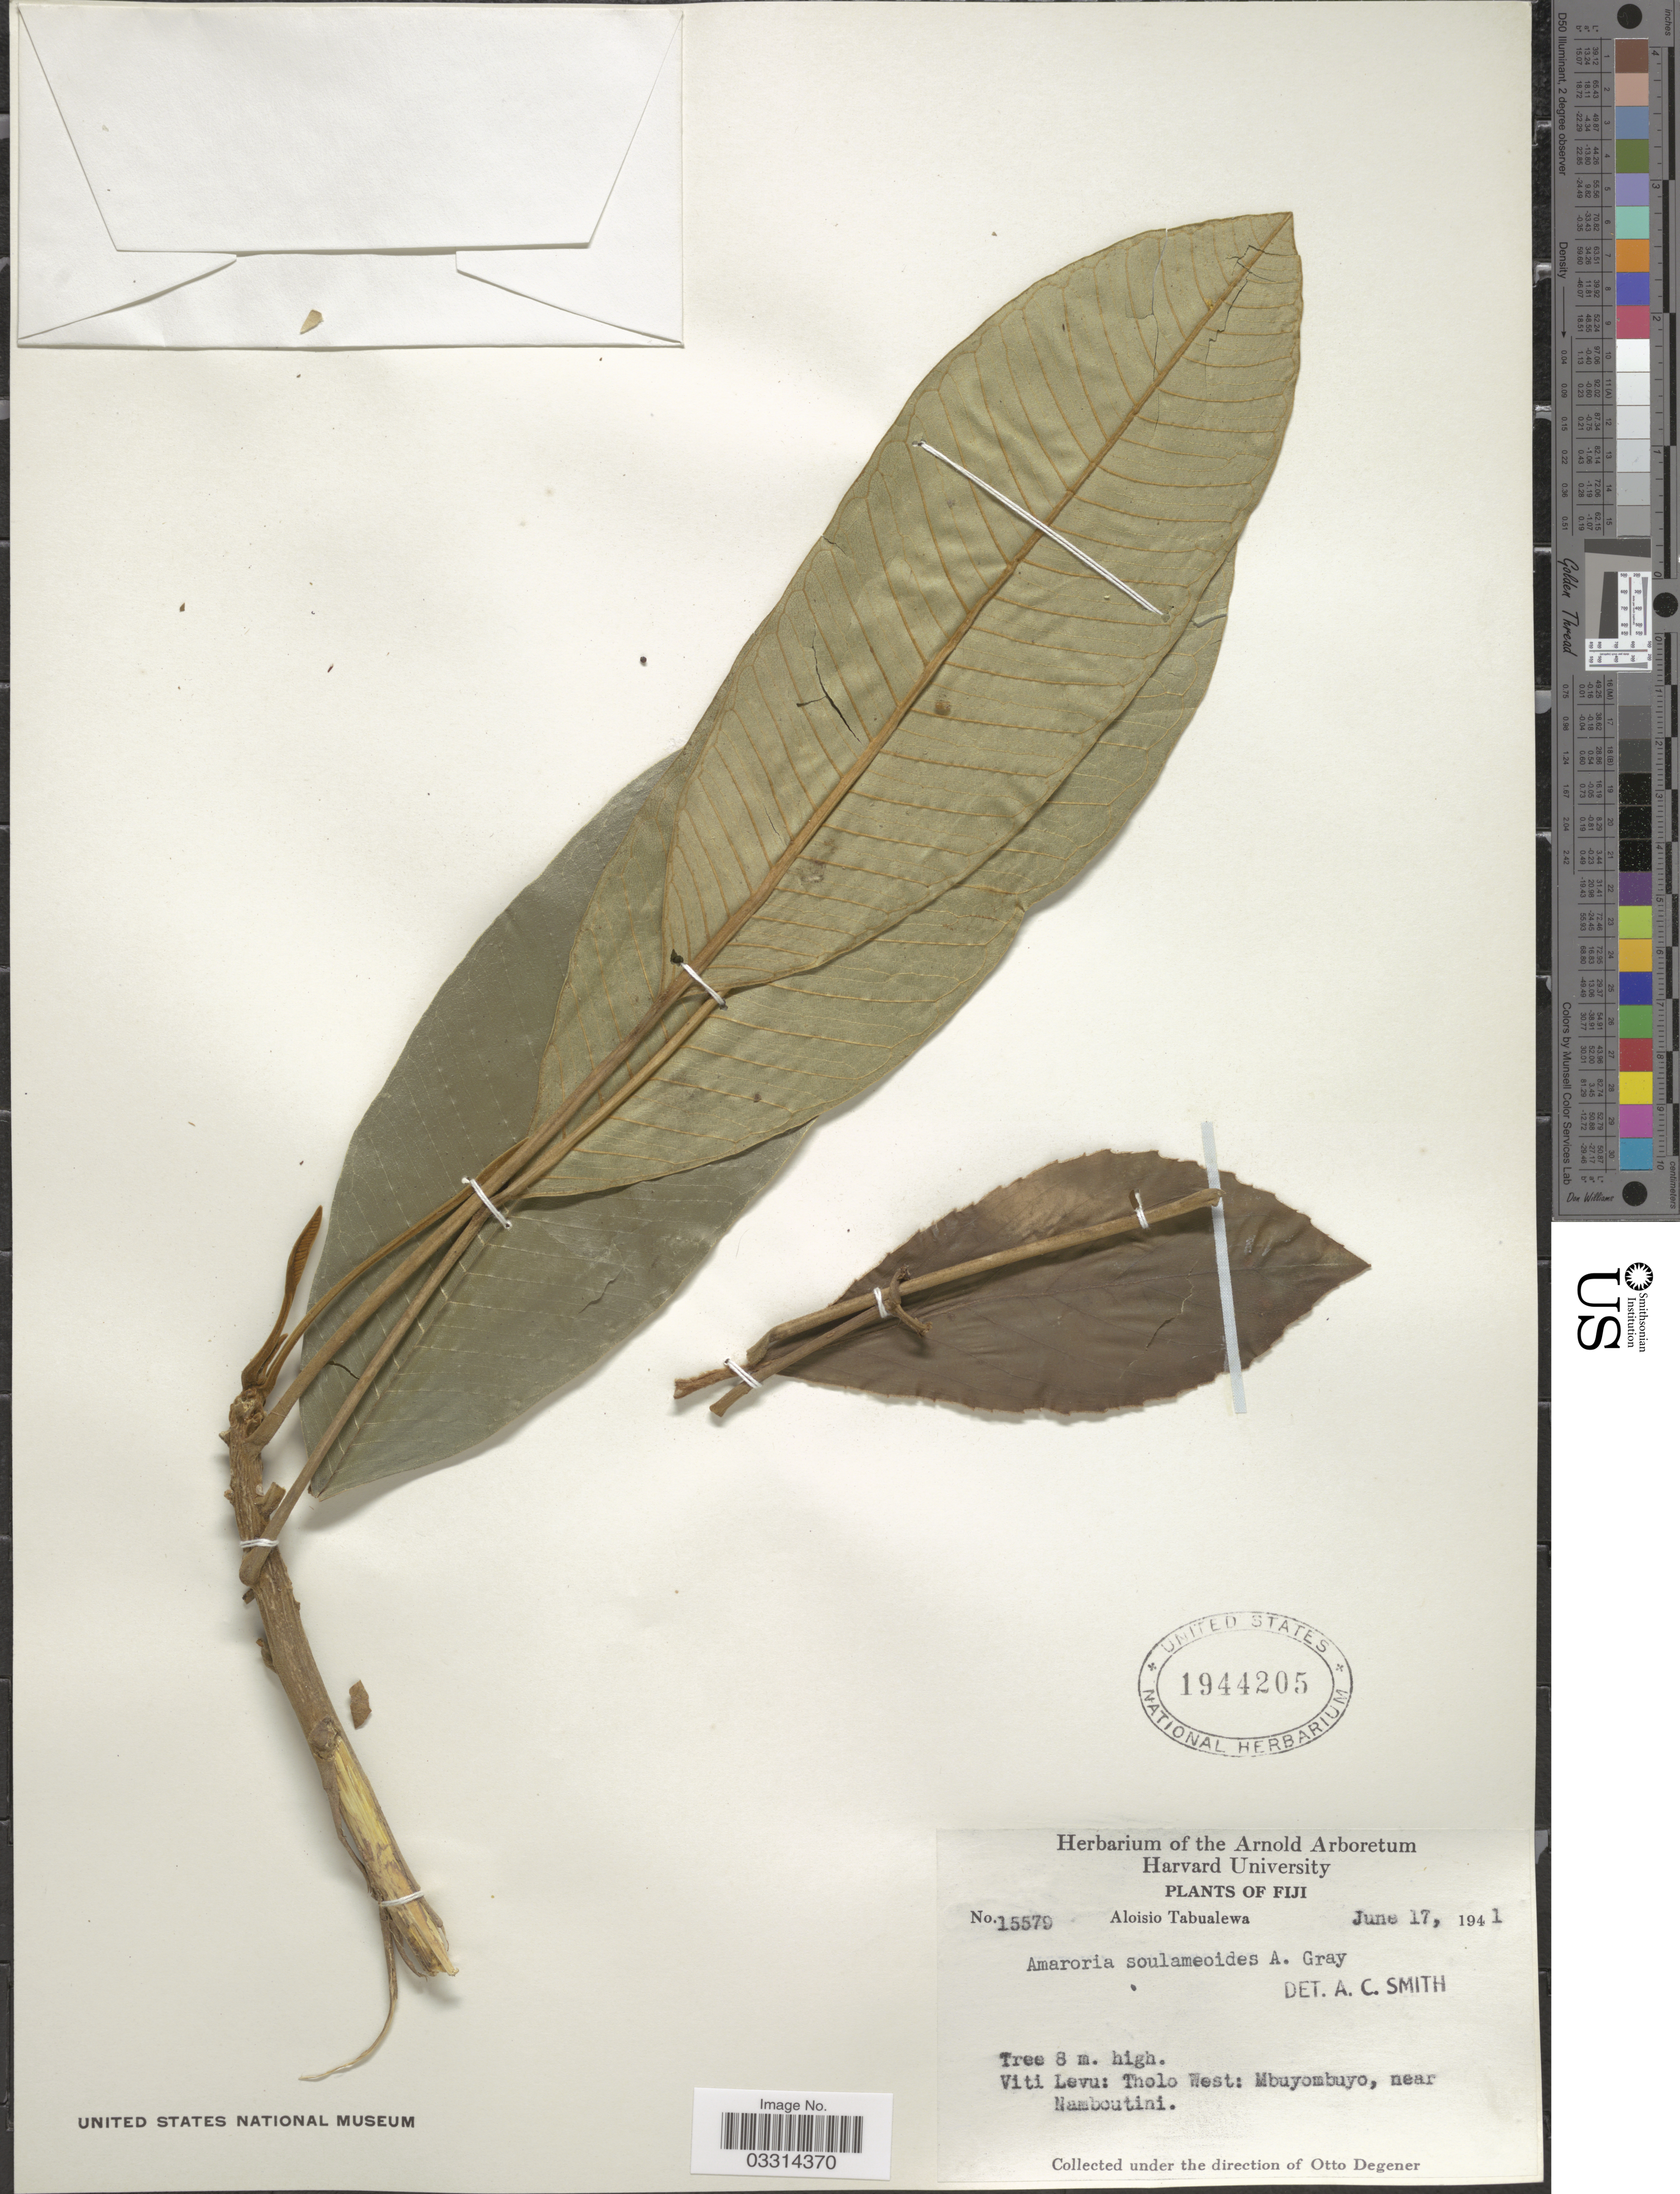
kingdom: Plantae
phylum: Tracheophyta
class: Magnoliopsida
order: Sapindales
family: Simaroubaceae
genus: Soulamea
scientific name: Soulamea soulameoides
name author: (A. Gray) Noot.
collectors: A. Tabualewa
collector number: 15579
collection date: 1941-06-17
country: Fiji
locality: Viti Levu: Tholo West: Mbuyombuyo, near Namboutini.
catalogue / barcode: US 1944205